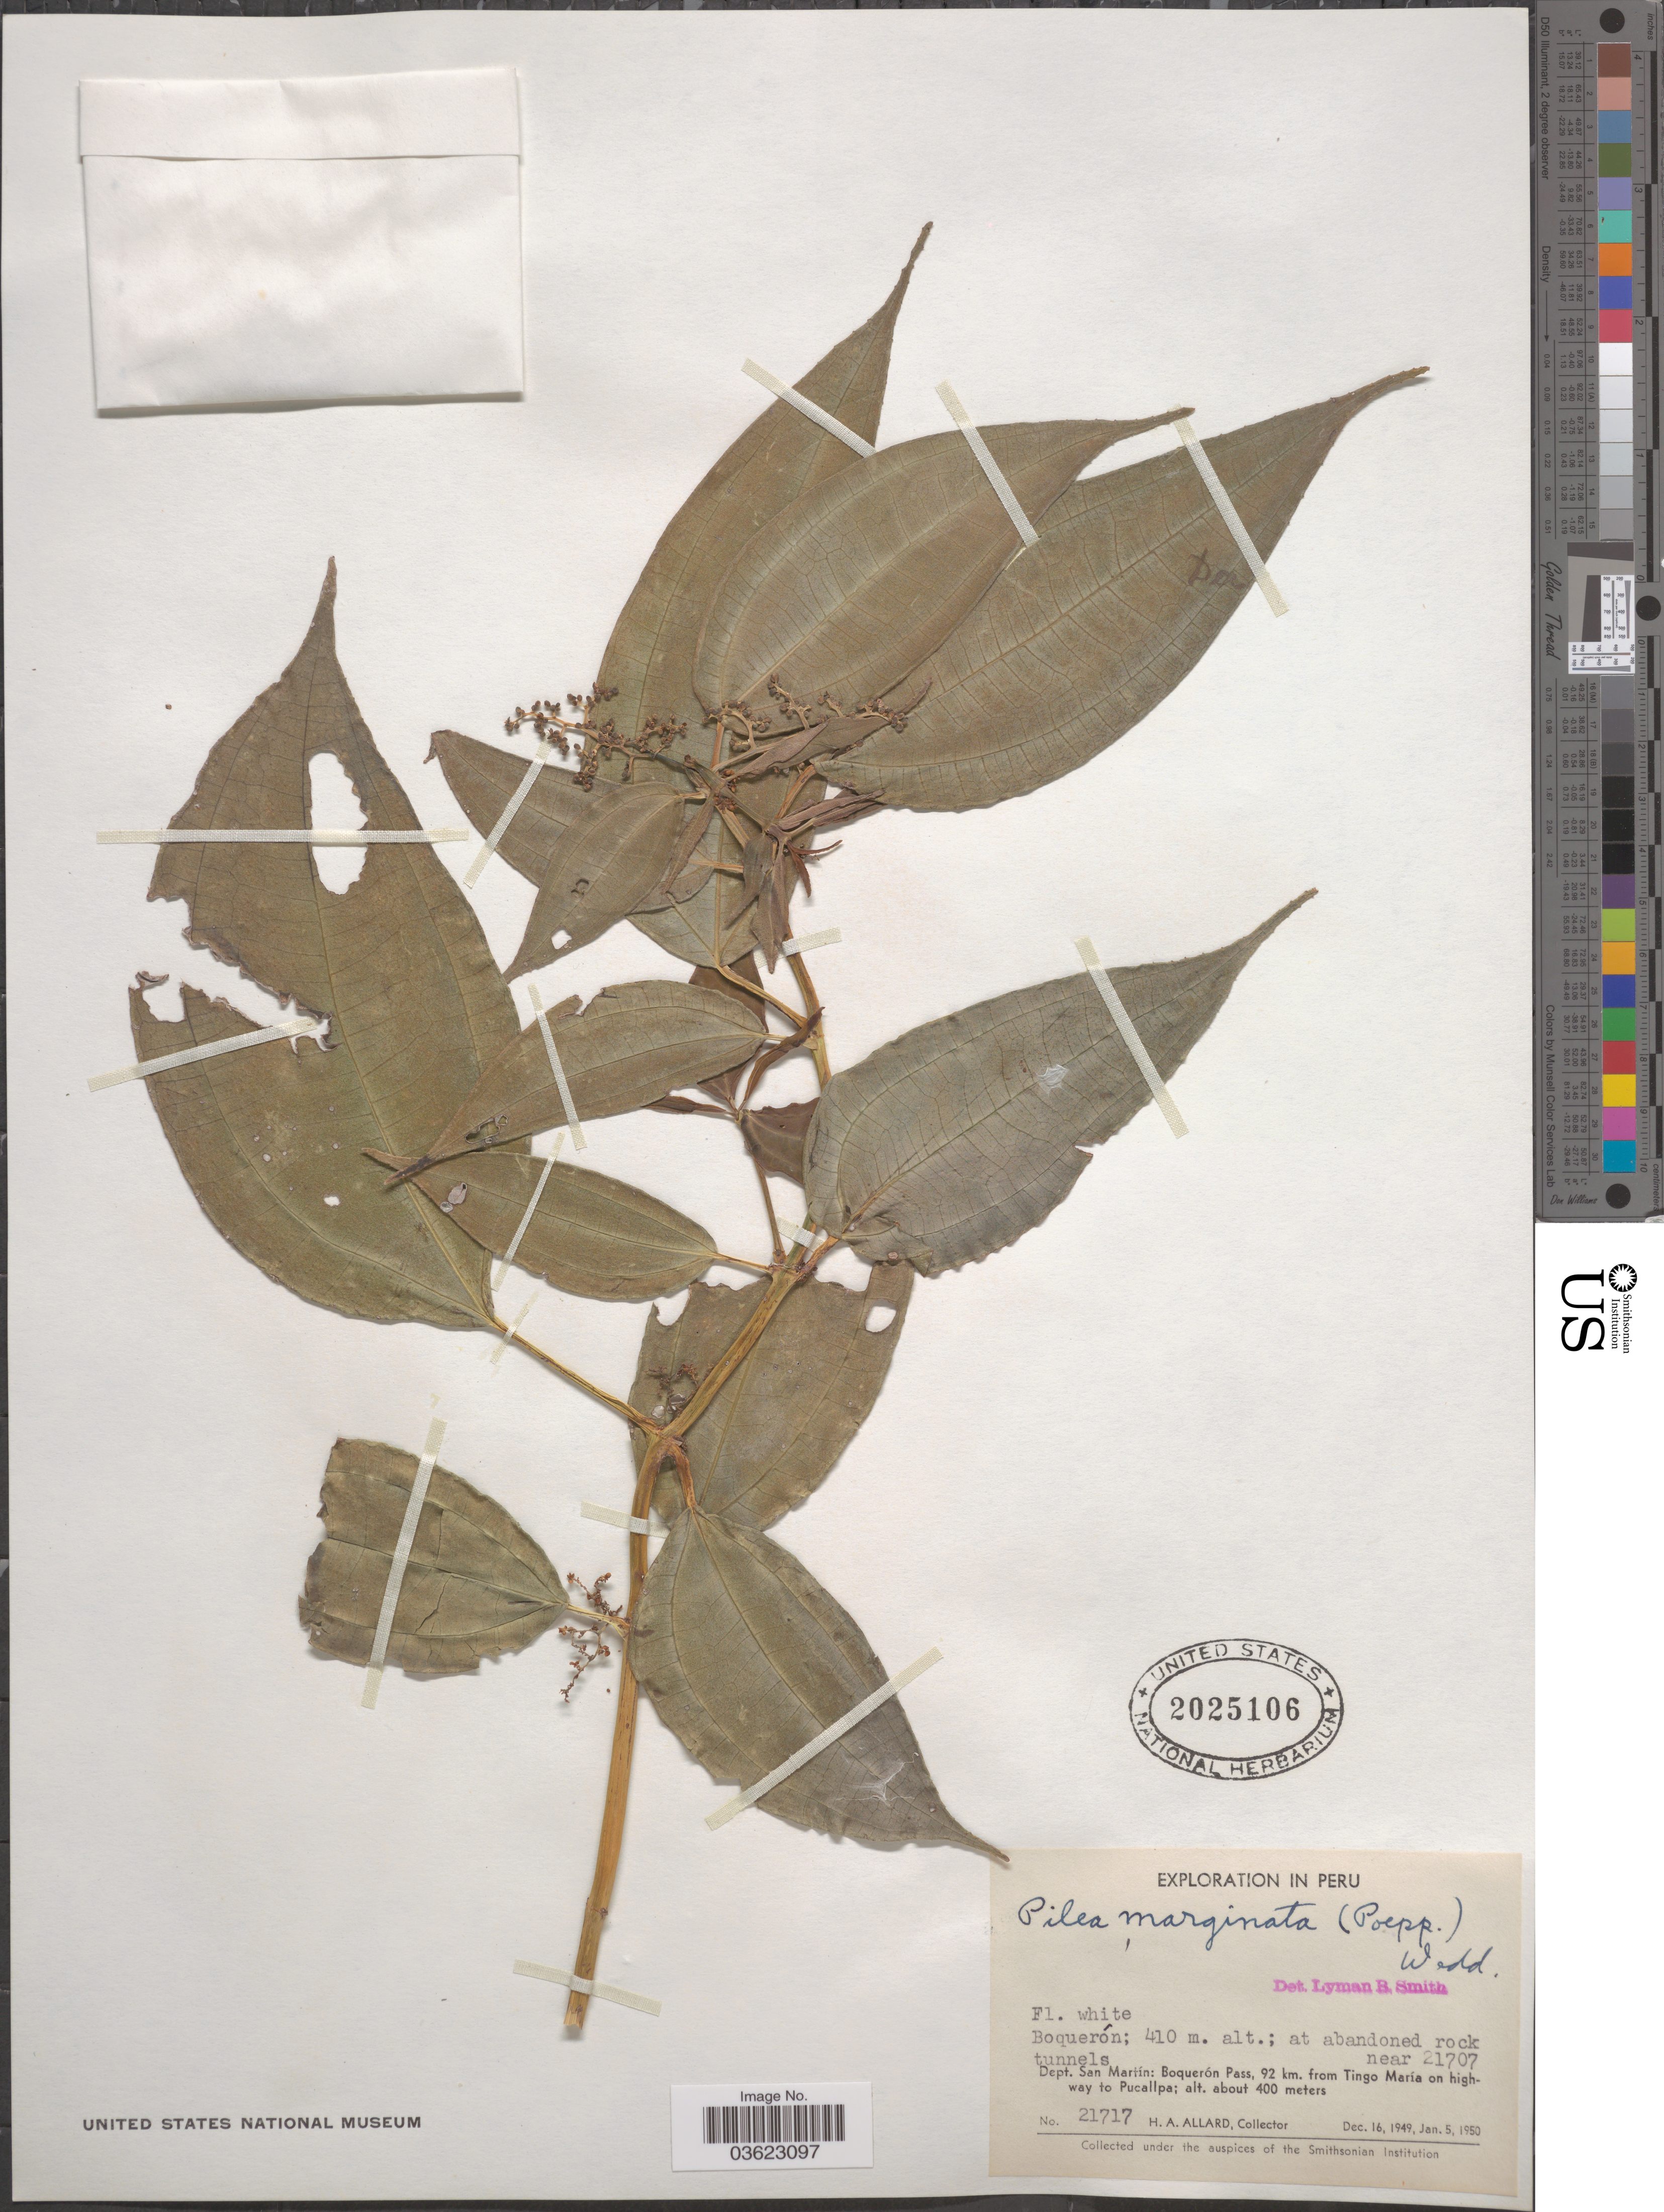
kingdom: Plantae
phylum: Tracheophyta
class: Magnoliopsida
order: Rosales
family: Urticaceae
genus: Pilea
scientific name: Pilea marginata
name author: Wedd.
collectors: H. A. Allard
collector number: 21717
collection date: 1949-12-16/1950-01-05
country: Peru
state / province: San Martín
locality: Boquerón. Dept. San Martín: Boquerón Pass, 92 km. from Tingo María on highway to Pucallpa.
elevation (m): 410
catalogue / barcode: US 2025106